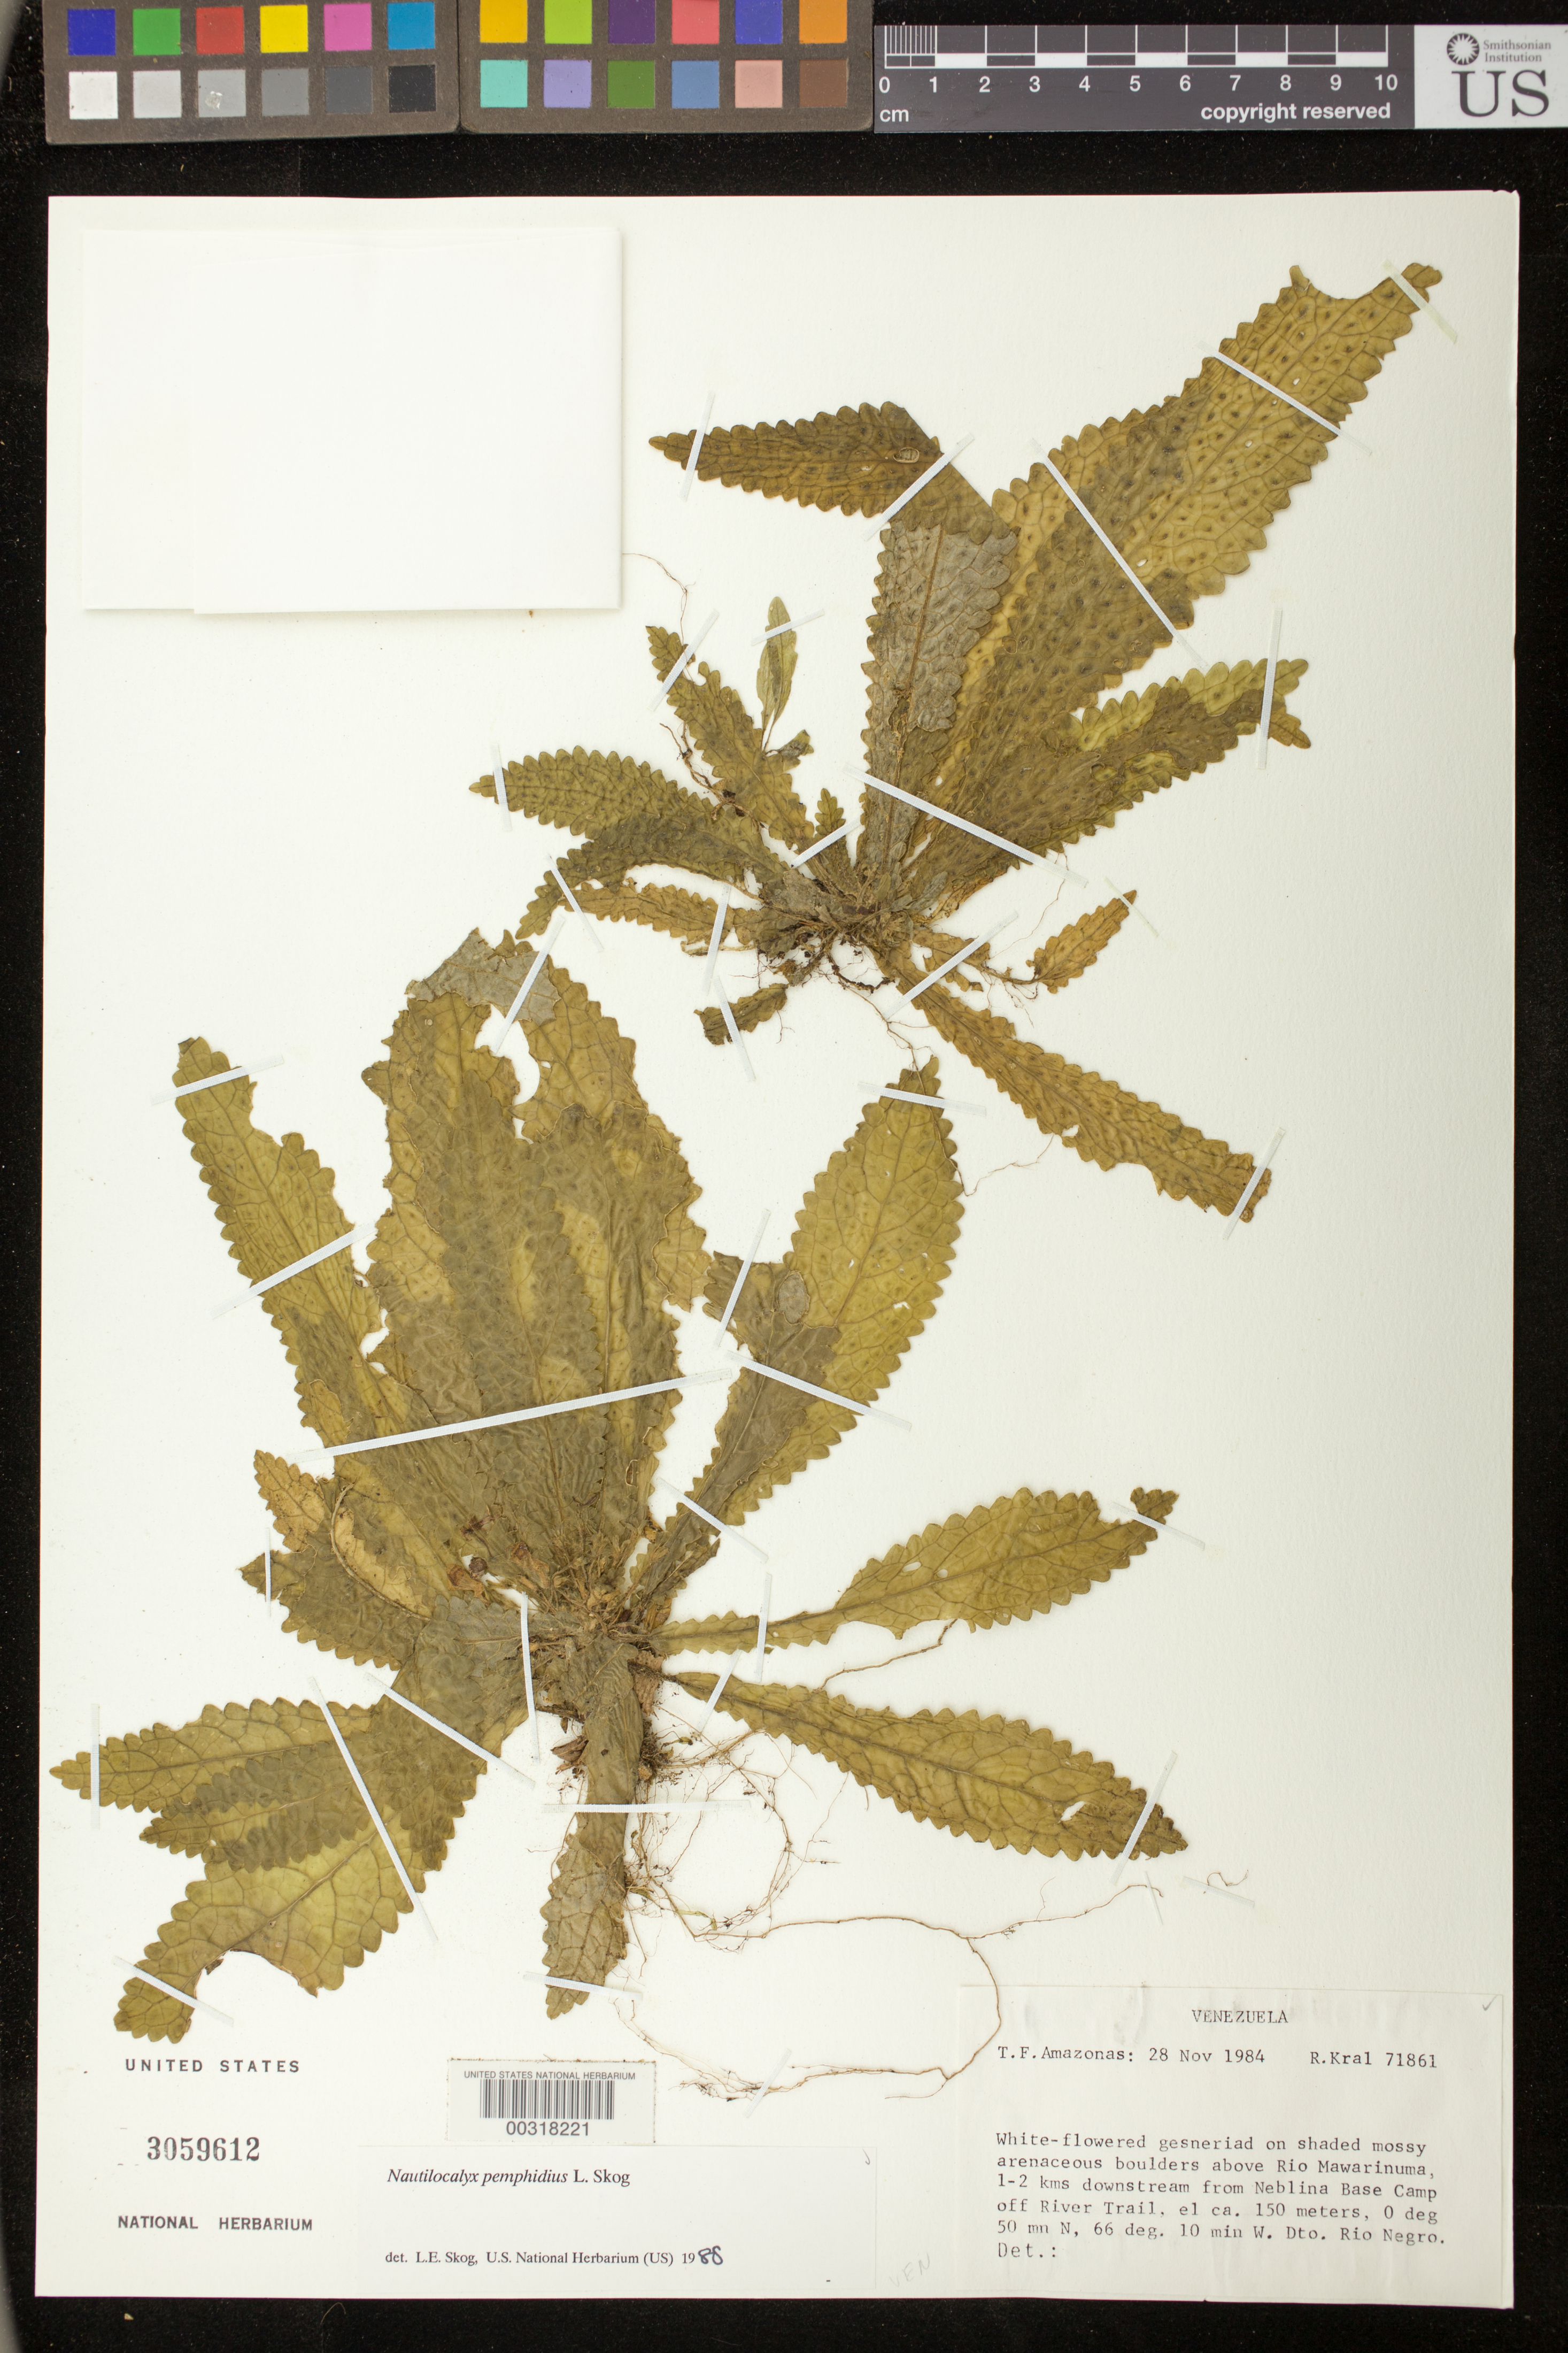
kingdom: Plantae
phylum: Tracheophyta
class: Magnoliopsida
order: Lamiales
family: Gesneriaceae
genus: Nautilocalyx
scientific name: Nautilocalyx pemphidius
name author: L.E. Skog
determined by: Skog, Laurence E.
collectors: R. Kral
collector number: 71861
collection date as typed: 28 Nov 1984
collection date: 1984-11-28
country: Venezuela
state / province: Amazonas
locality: Rio Negro Dept., above Rio Mawarinuma, 1-2 km downstream from Neblina base camp off river trail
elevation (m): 150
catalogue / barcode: US 3059612